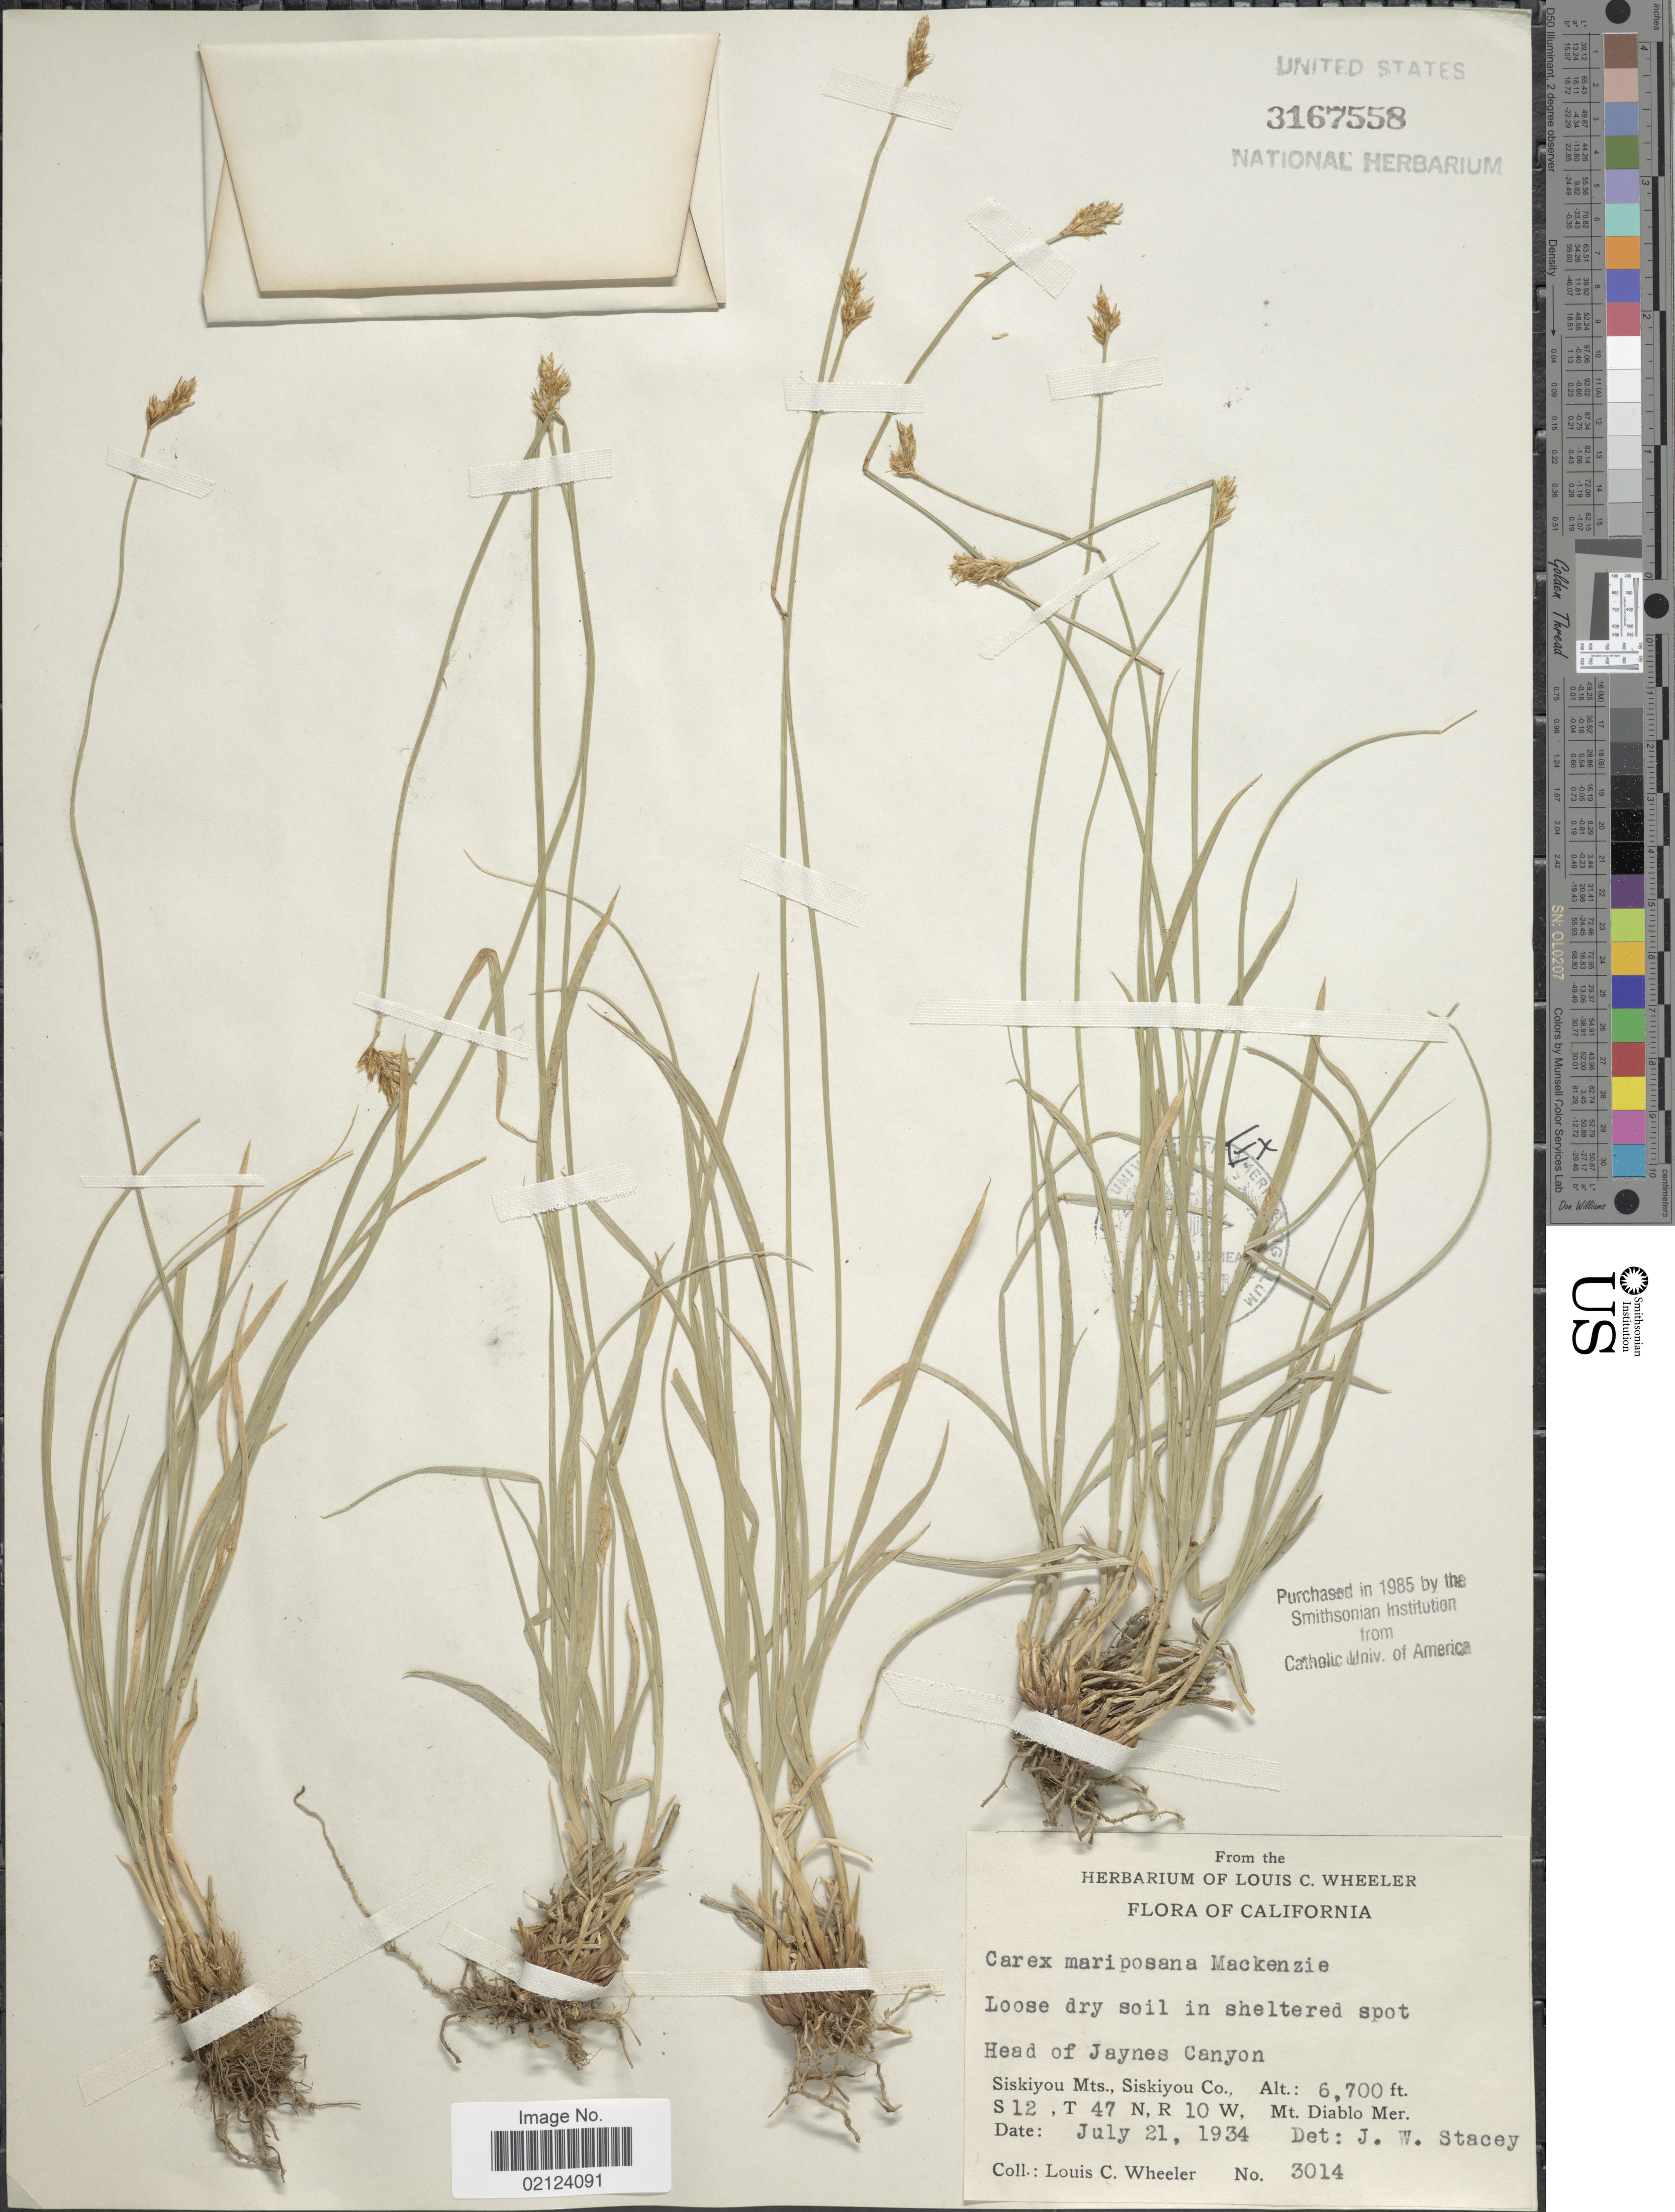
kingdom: Plantae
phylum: Tracheophyta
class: Liliopsida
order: Poales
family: Cyperaceae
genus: Carex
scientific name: Carex mariposana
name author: L.H. Bailey ex Mack.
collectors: L. C. Wheeler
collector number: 3014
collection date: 1934-07-21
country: United States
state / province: California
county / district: Siskiyou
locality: Head of Jaynes Canyon. Siskiyou Mts., Siskiyou Co., S 12, T 47 N, R 10 W, Mt. Diablo Mer.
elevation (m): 2042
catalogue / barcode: US 3167558